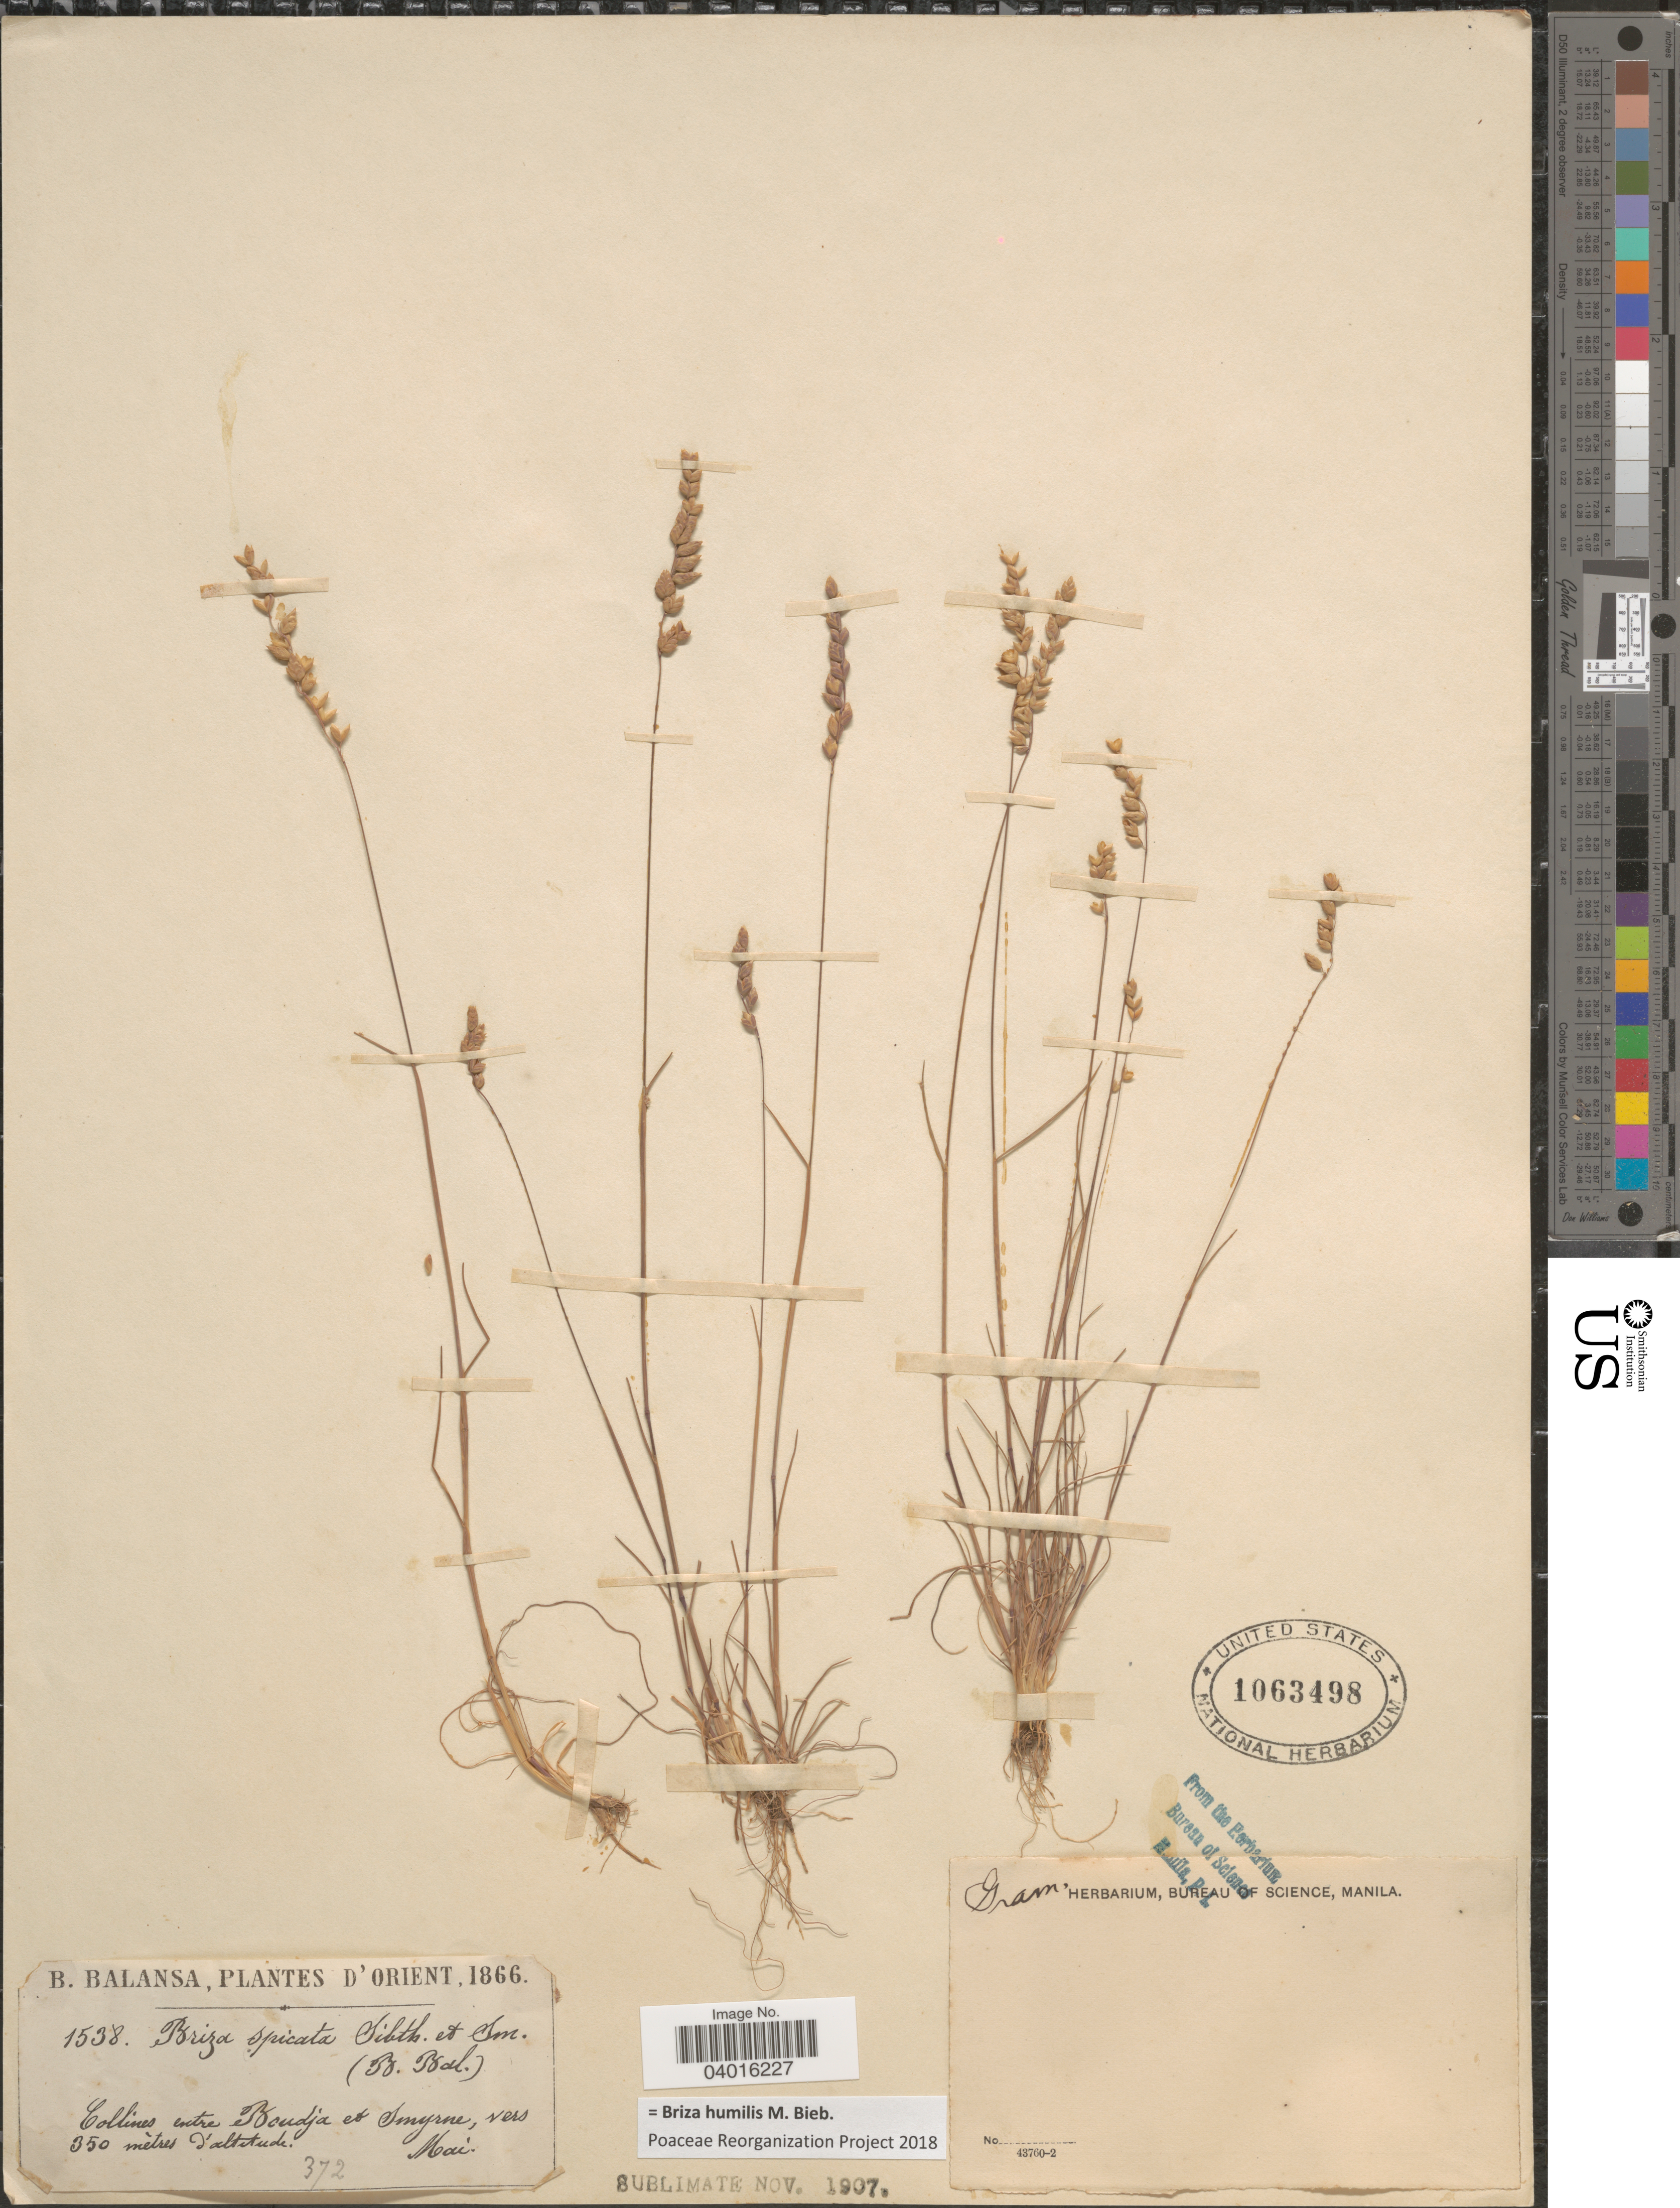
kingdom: Plantae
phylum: Tracheophyta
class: Liliopsida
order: Poales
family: Poaceae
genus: Briza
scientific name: Briza humilis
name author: M. Bieb.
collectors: B. Balansa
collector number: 1538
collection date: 1866-05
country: Turkey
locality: D' Orient. Collines entre Boudja et Smyrne.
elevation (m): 350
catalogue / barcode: US 1063498